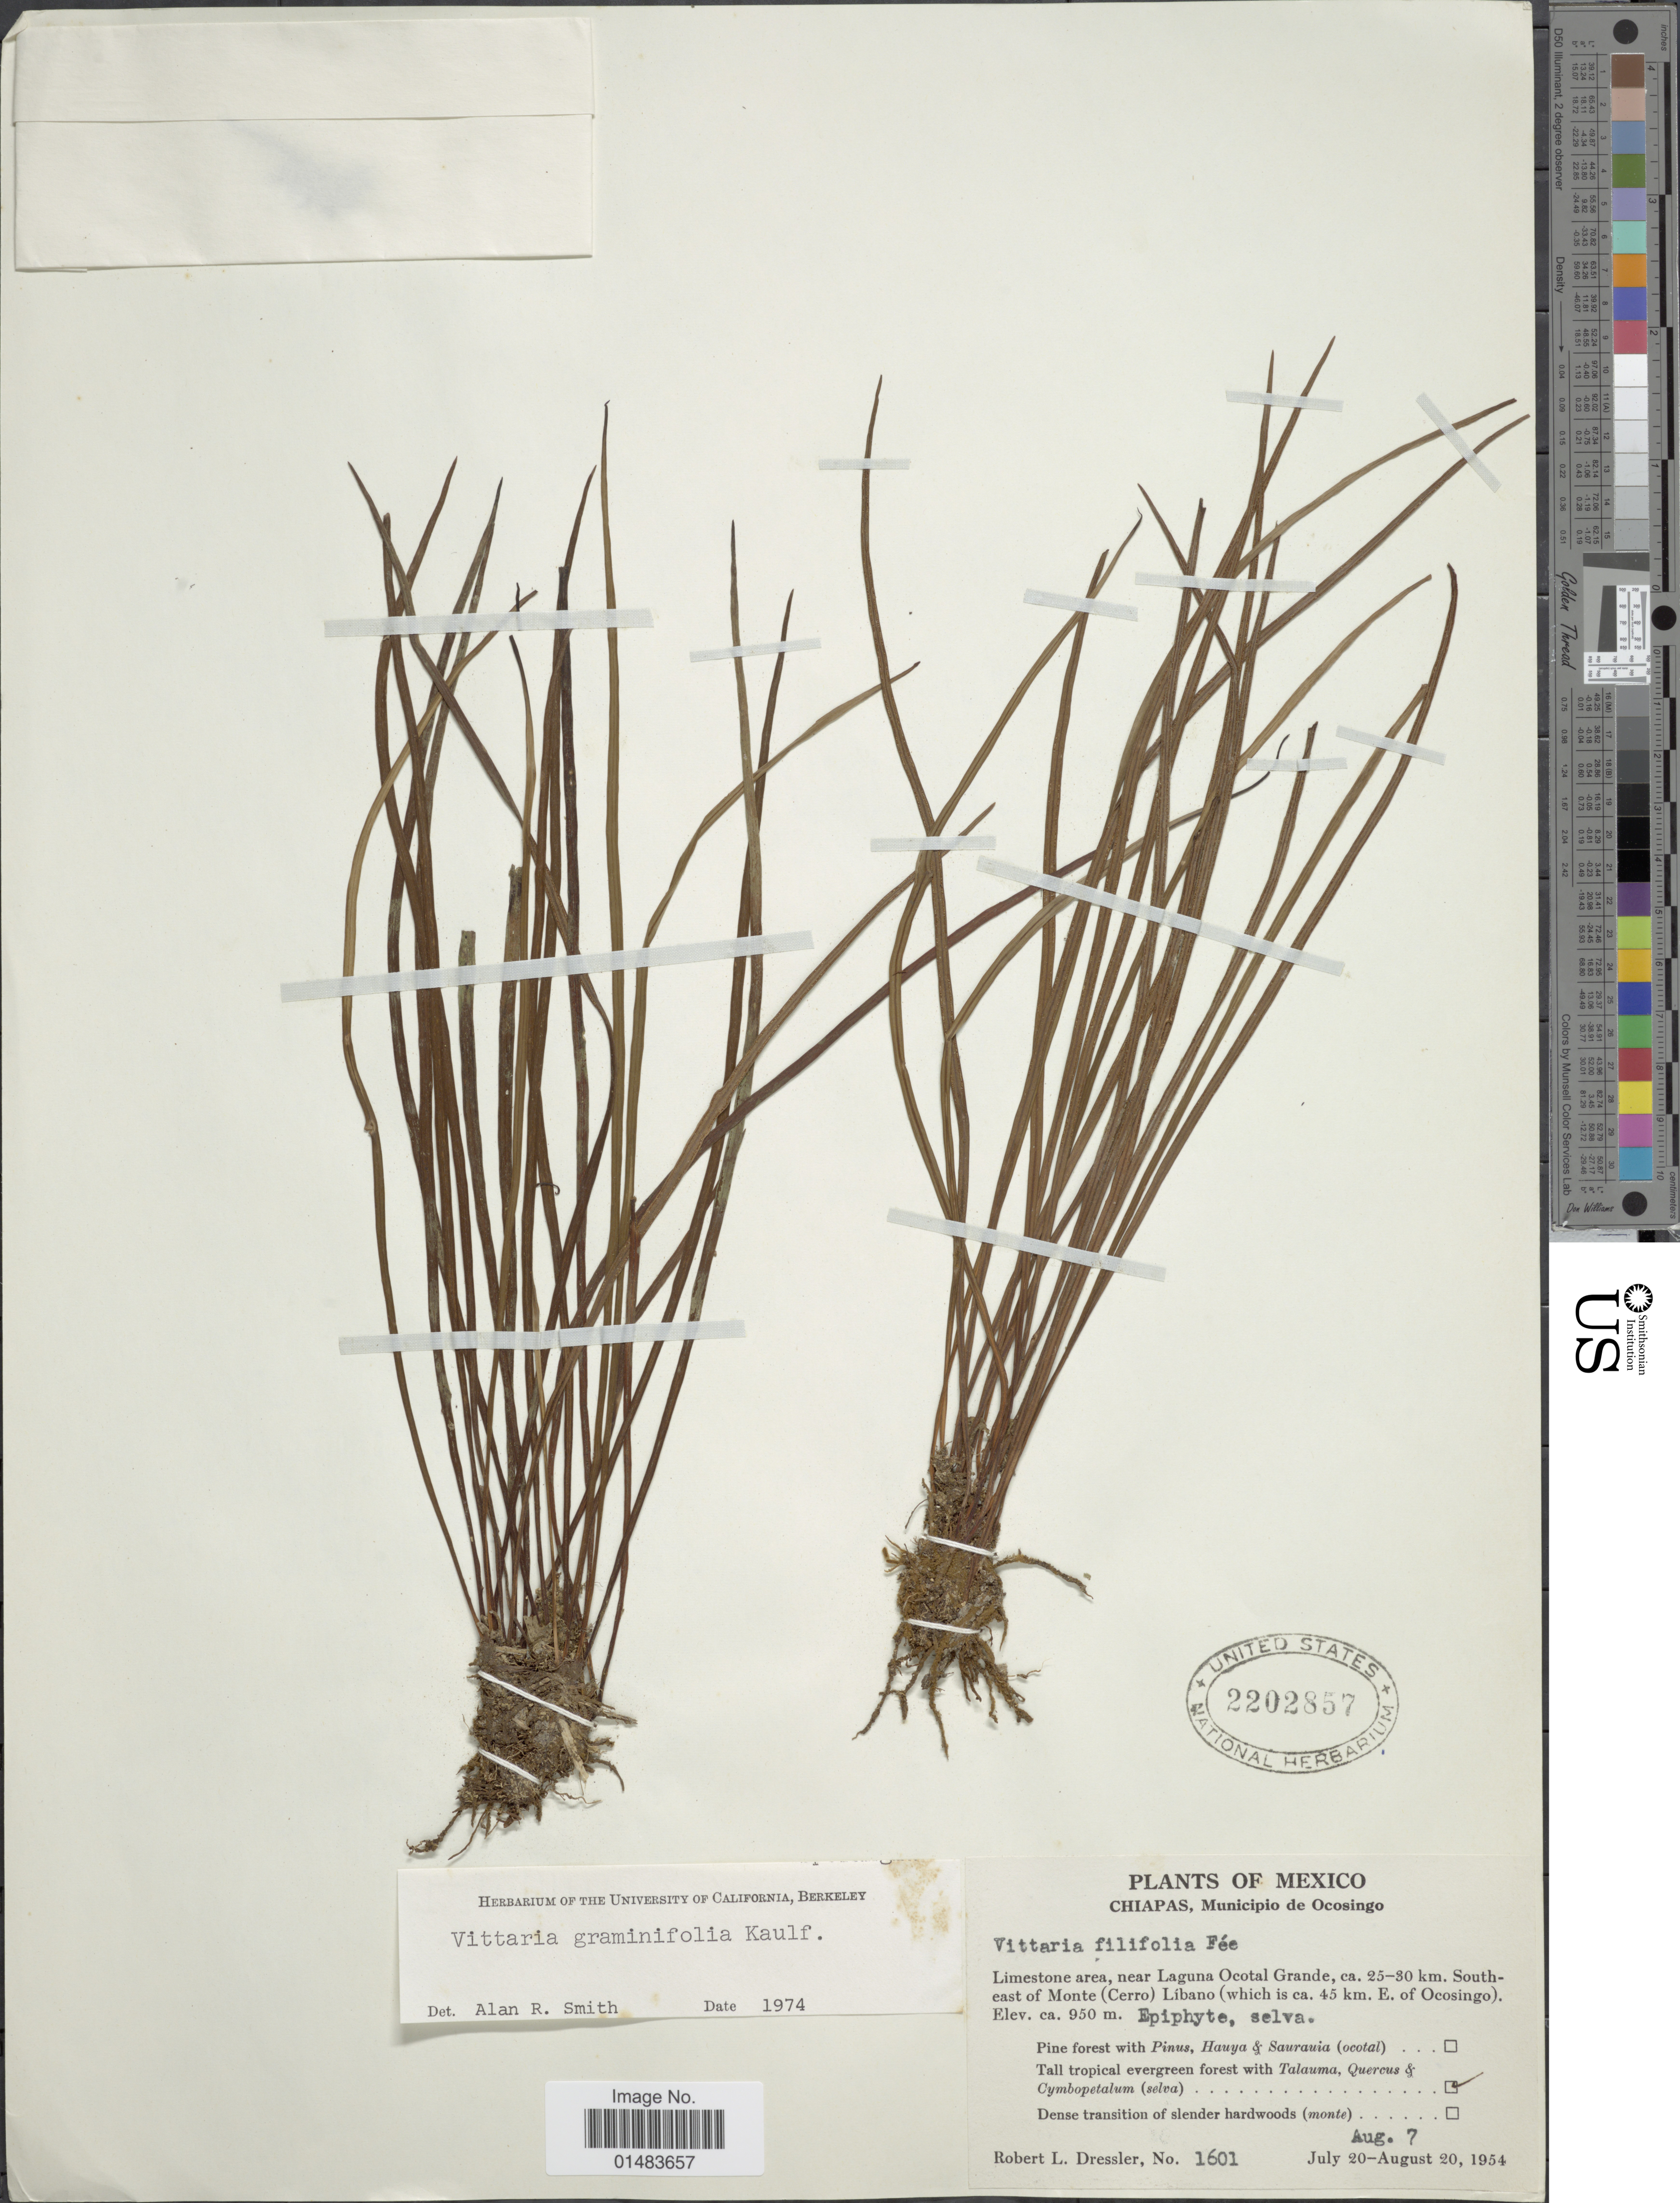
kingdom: Plantae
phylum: Tracheophyta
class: Polypodiopsida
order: Polypodiales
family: Pteridaceae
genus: Vittaria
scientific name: Vittaria graminifolia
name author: Kaulf.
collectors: R. Dressler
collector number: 1601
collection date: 1954-07-20/1954-08-20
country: Mexico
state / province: Chiapas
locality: Mexico, Municipio de Ocosingo, Limestone area, near :aguna Ocotal Grande, ca. 25-30 km. Southeast of Monte (Cerro) Libano (which is ca. 45 km. E. of Ocosingo) Cymbopetalum (selva)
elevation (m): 950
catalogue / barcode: US 2202857